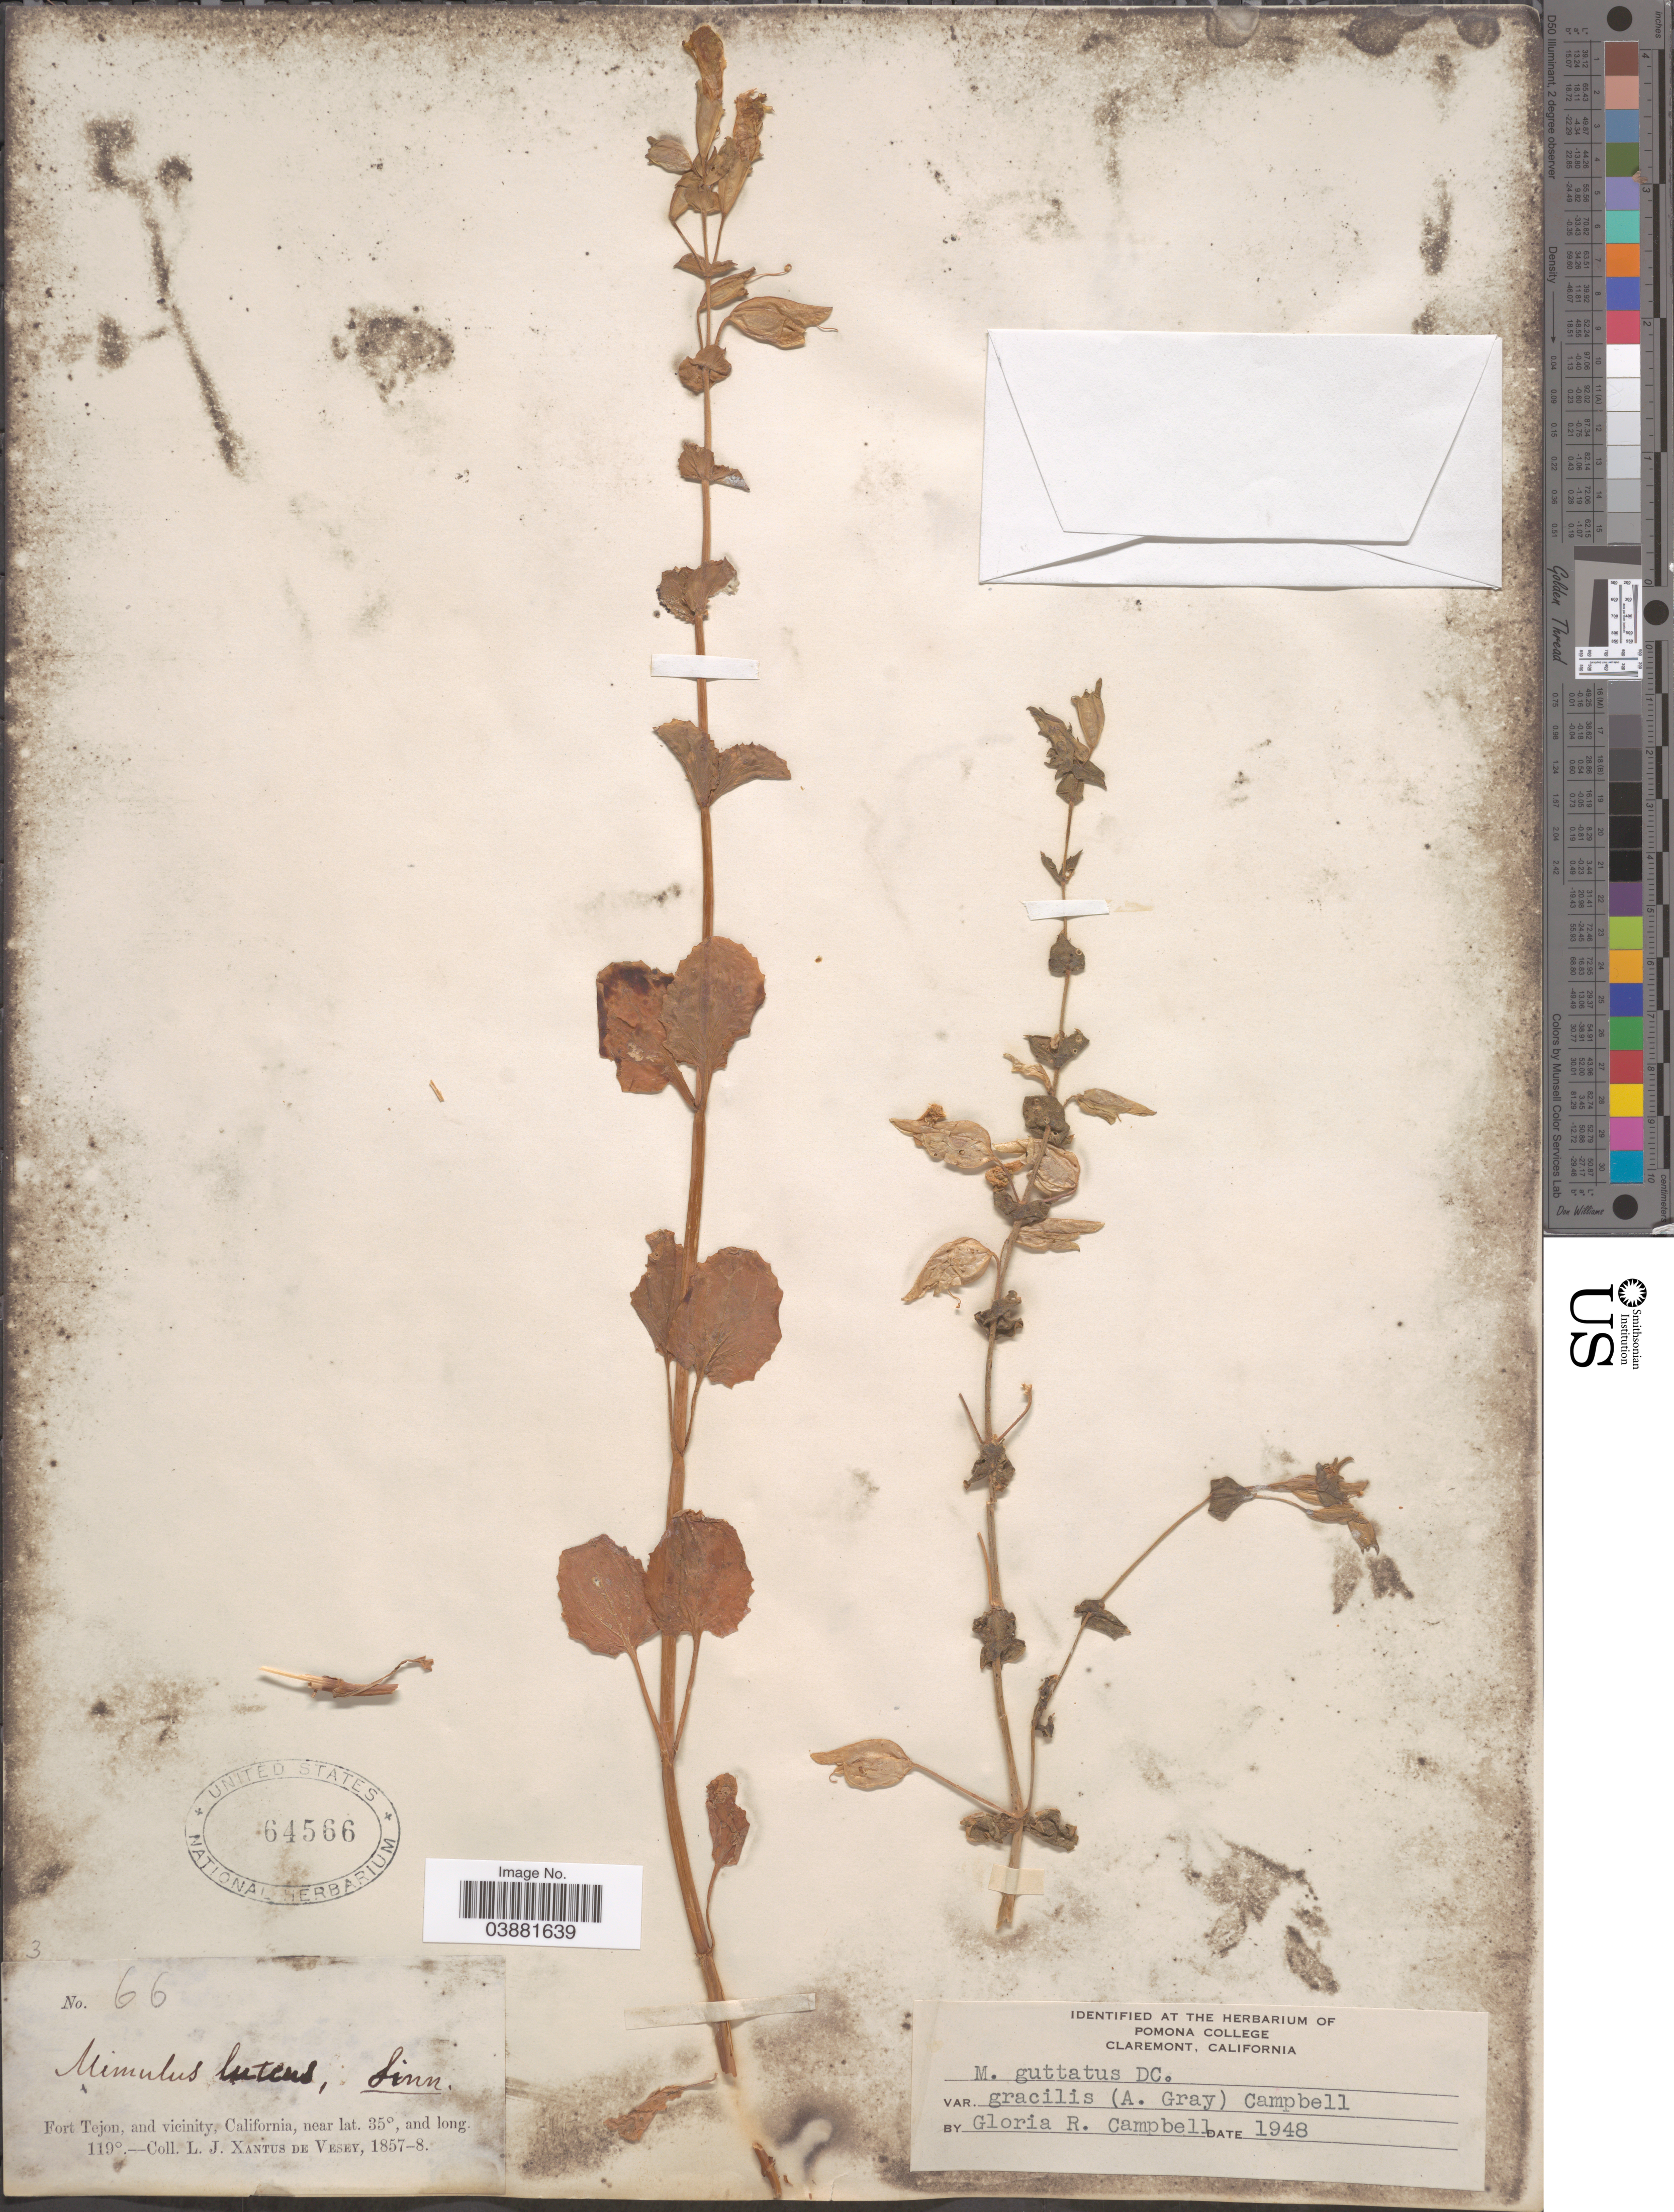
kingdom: Plantae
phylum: Tracheophyta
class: Magnoliopsida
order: Lamiales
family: Phrymaceae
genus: Mimulus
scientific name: Mimulus guttatus var. gracilis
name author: (A. Gray) G.R. Campb.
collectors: L. Xantus de Vesey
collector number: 66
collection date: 1857/1858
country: United States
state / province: California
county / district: Kern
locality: Fort Tejon, and vicinity.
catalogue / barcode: US 64566